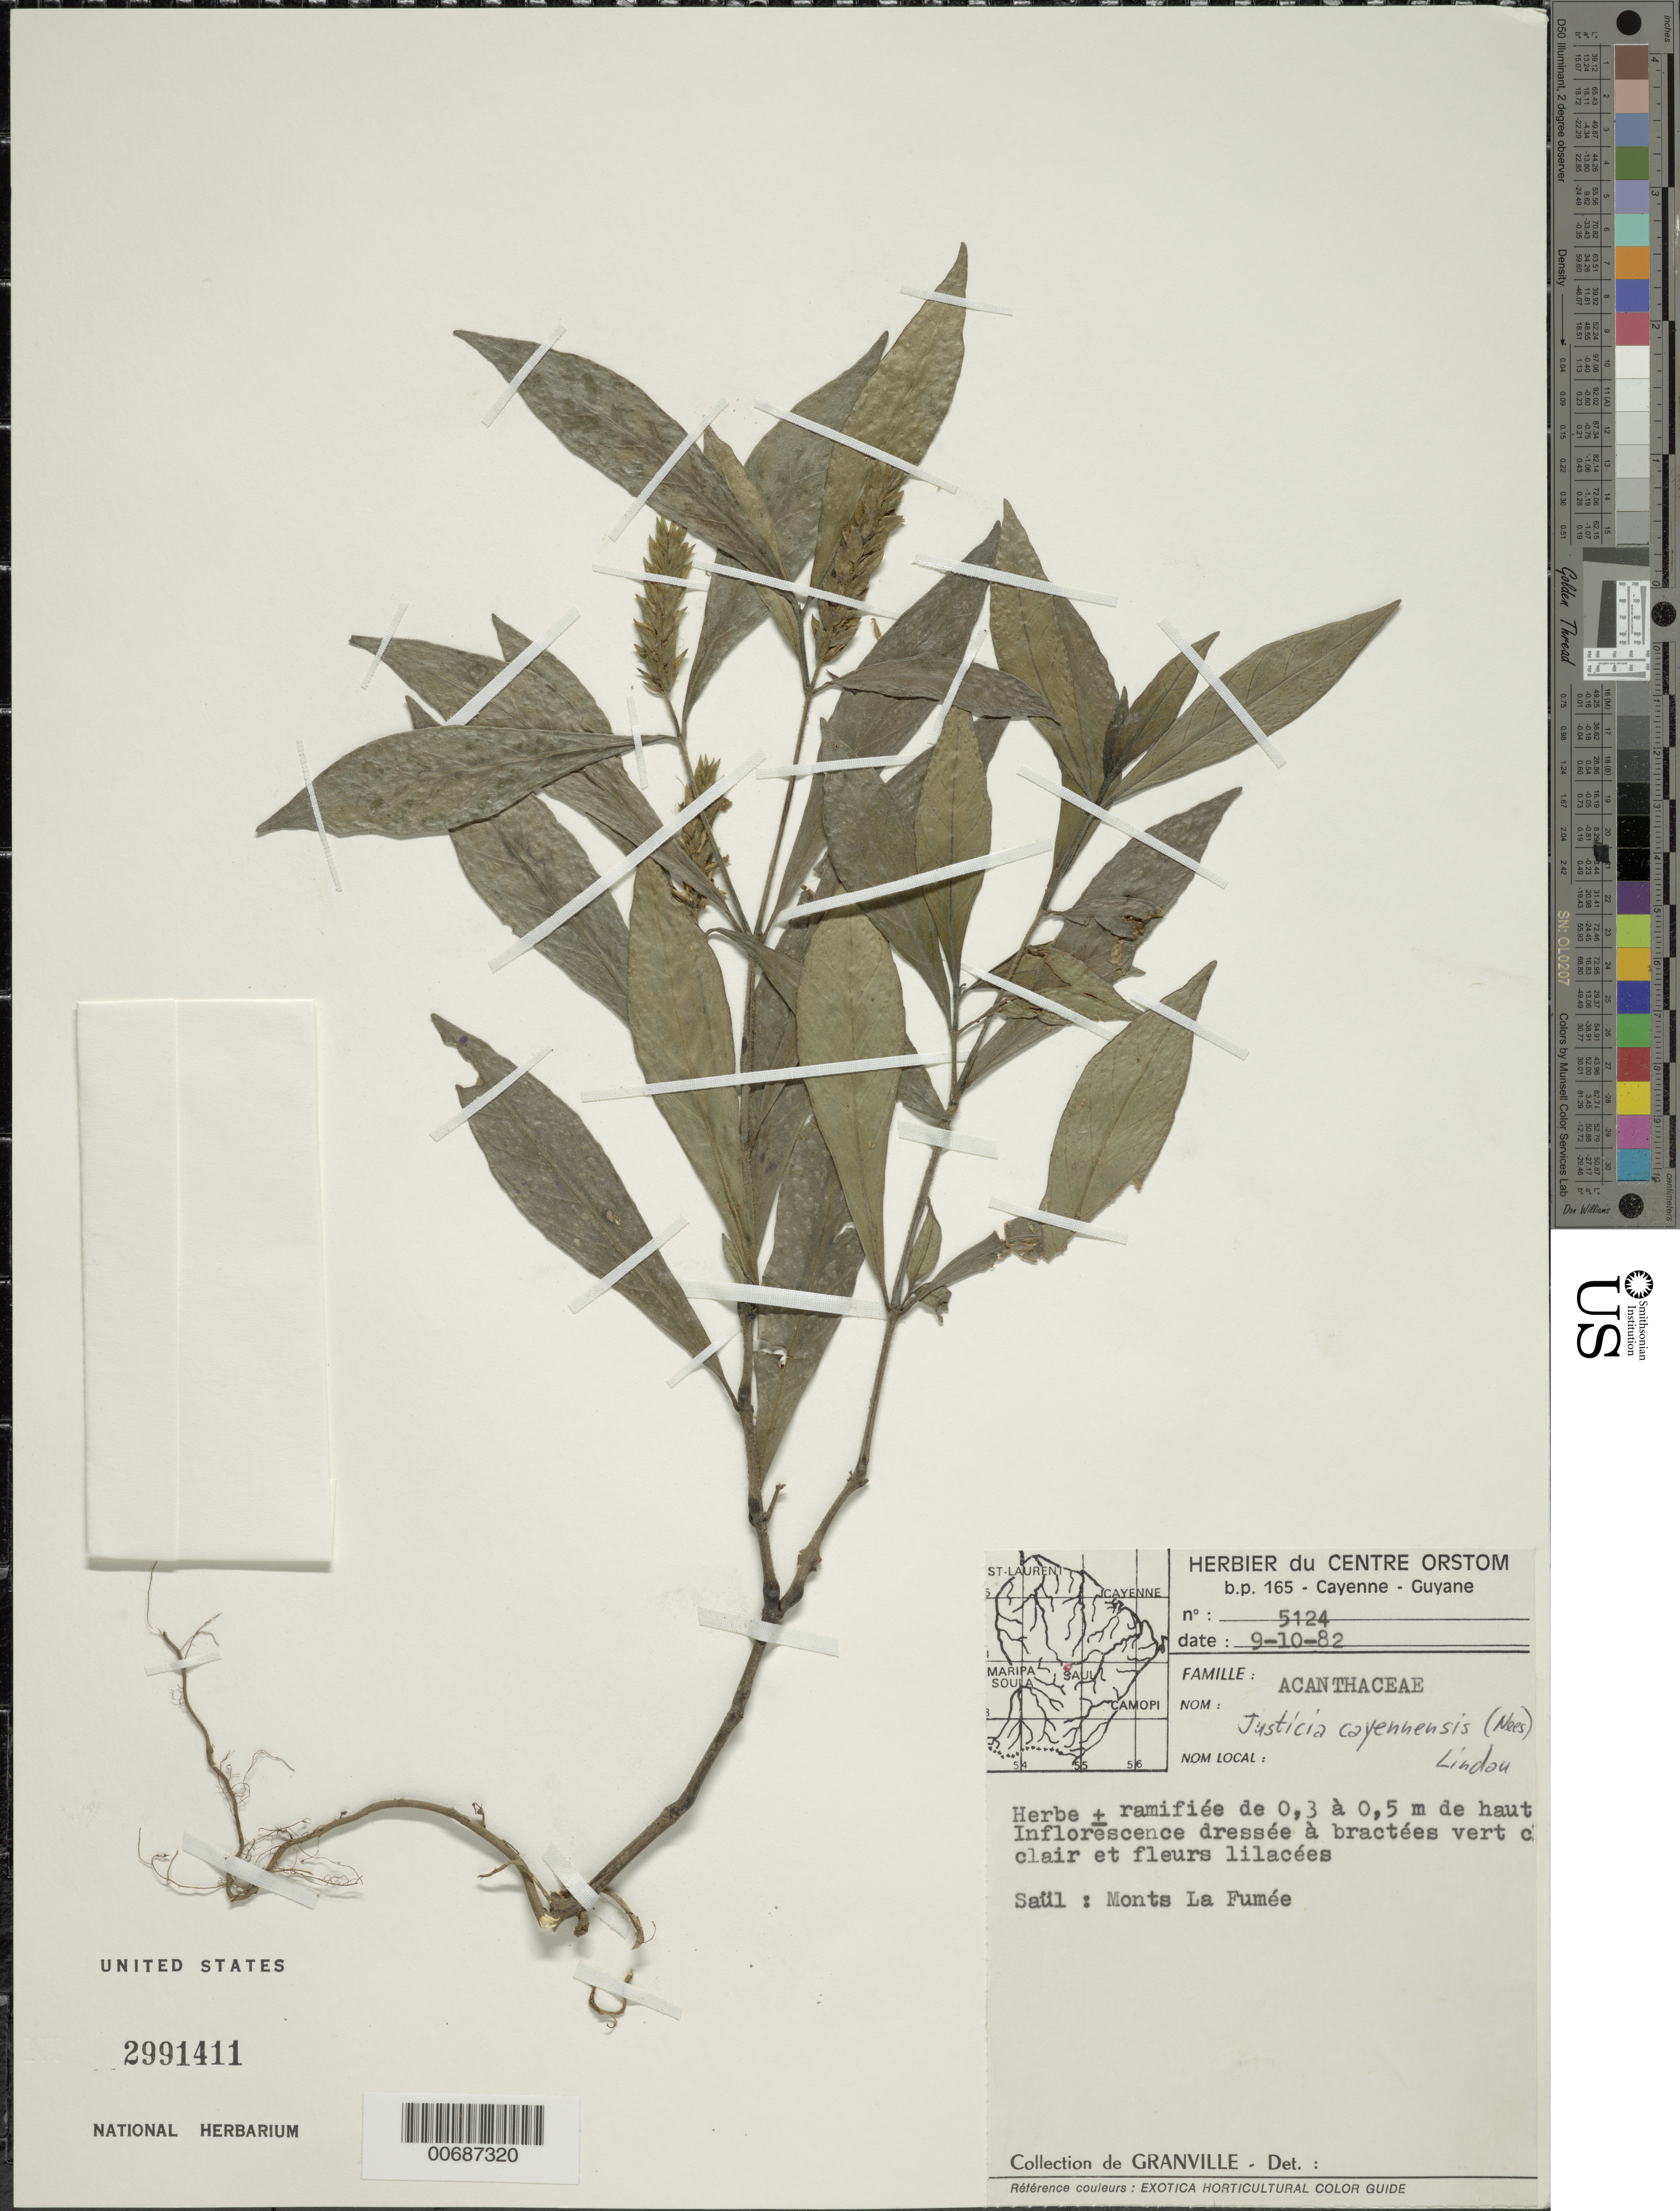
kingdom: Plantae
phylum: Tracheophyta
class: Magnoliopsida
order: Lamiales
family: Acanthaceae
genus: Justicia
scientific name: Justicia cayennensis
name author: (Nees) Lindau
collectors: J.-J. de Granville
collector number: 5124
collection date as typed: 9-Oct-82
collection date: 1982-10-09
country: French Guiana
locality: Saül/Layon ORSTOM du grand circuit Boeuf Mort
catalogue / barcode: US 2991411